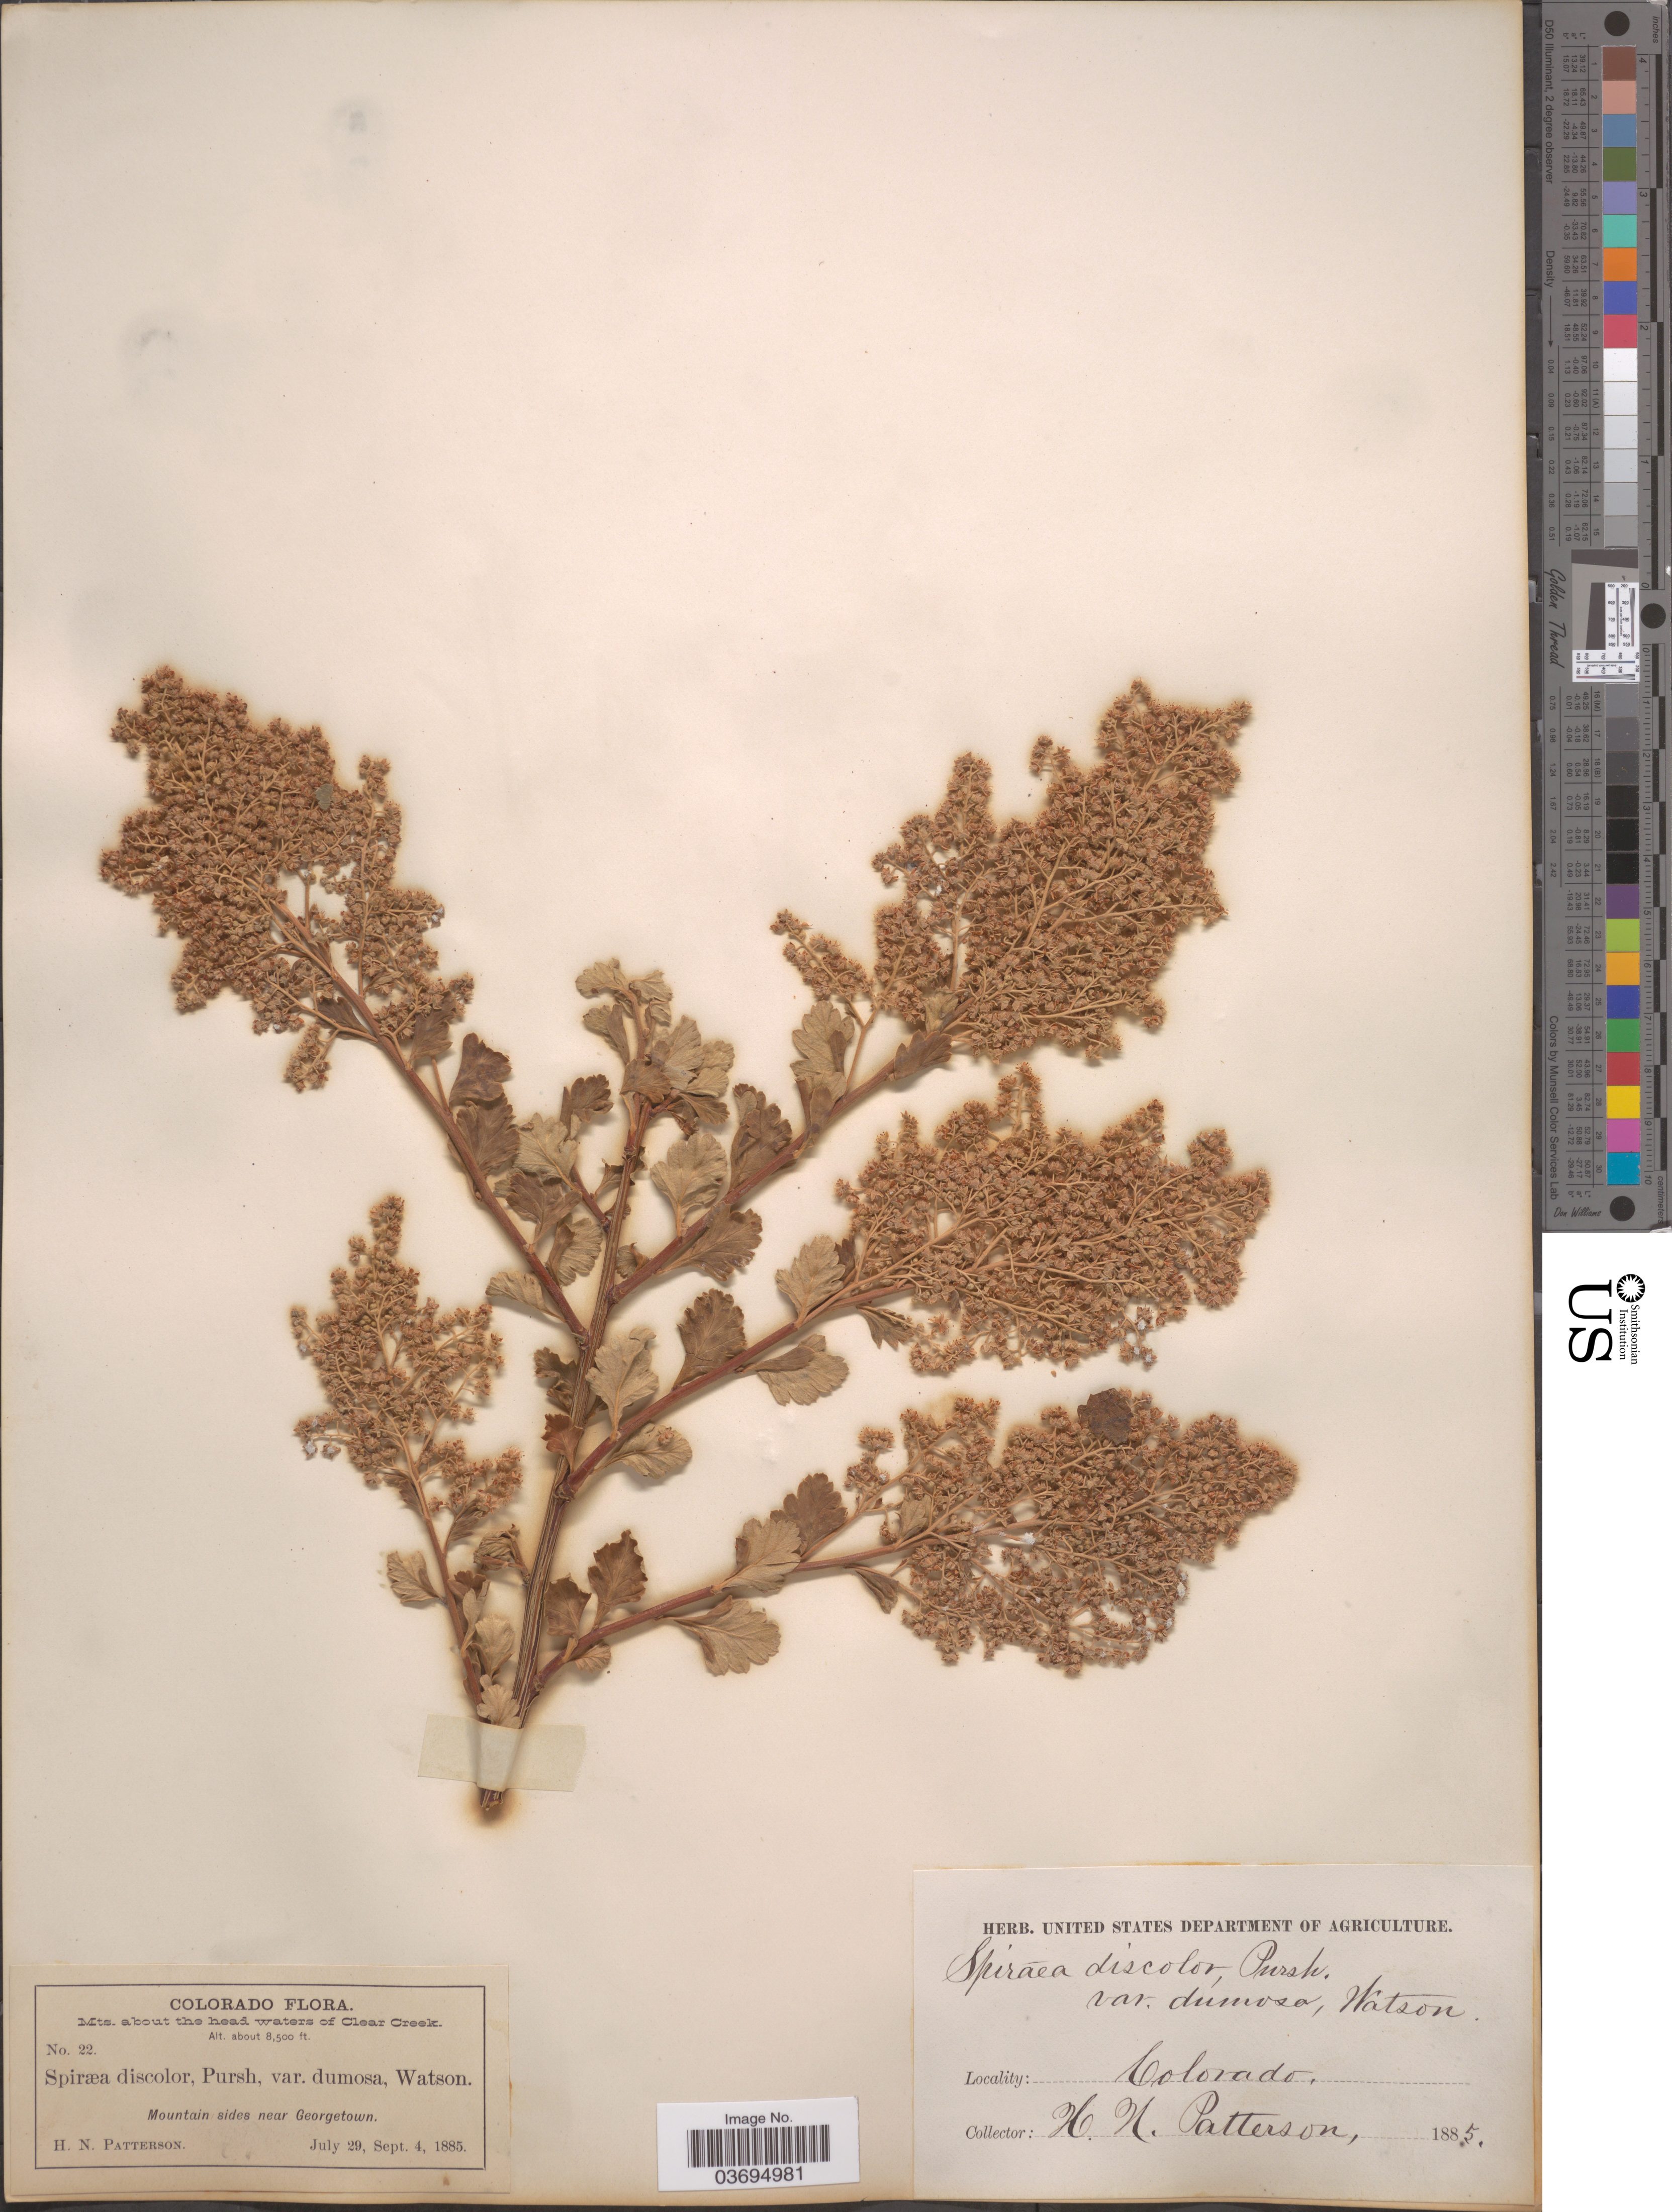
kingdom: Plantae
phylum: Tracheophyta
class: Magnoliopsida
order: Rosales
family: Rosaceae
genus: Holodiscus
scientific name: Holodiscus discolor var. dumosus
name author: Maxim. ex J.M. Coult.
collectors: H. N. Patterson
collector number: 22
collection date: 1885-07-29/1885-09-04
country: United States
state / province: Colorado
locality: Mts. about the head waters of Clear Creek. Mountain sides near Georgetown.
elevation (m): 2591